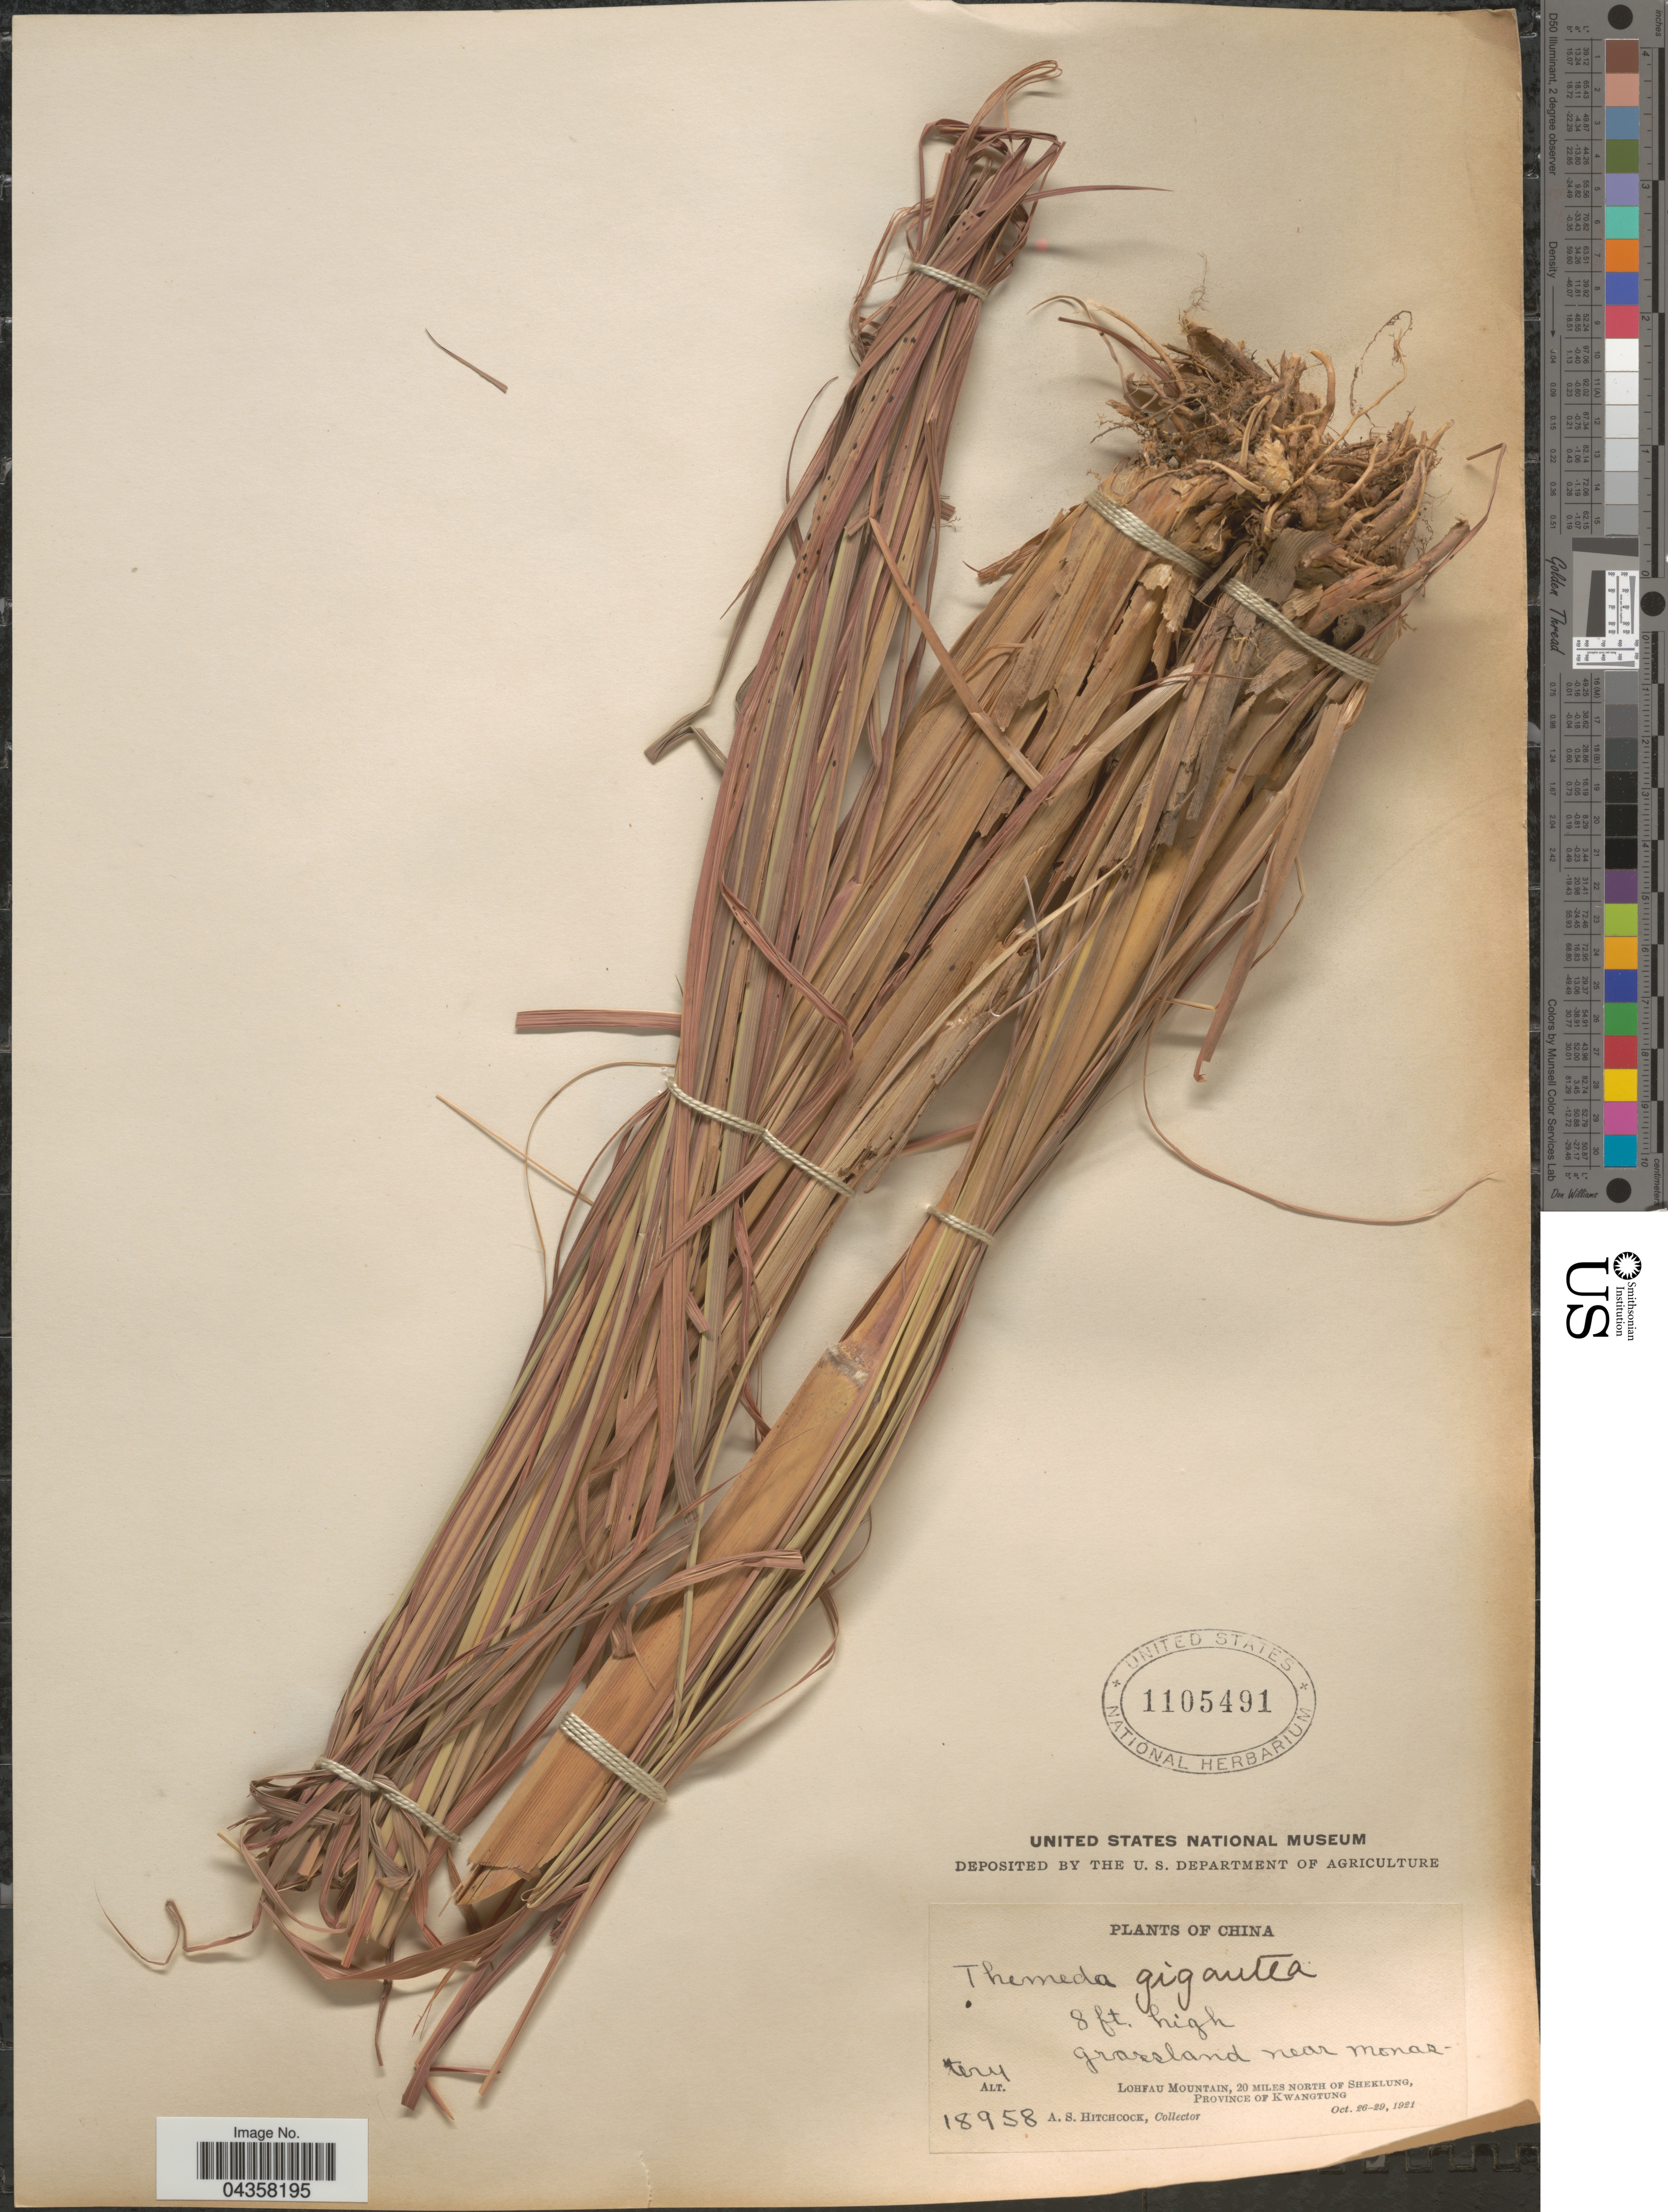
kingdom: Plantae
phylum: Tracheophyta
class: Liliopsida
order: Poales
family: Poaceae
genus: Themeda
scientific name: Themeda gigantea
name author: Hack.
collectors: A. S. Hitchcock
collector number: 18958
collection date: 1921-10-26/1921-10-29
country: China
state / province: Guangdong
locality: Near monastery. Lohfau Mountain, 20 miles north of Sheklung, Province of Kwangtung.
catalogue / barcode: US 1105491